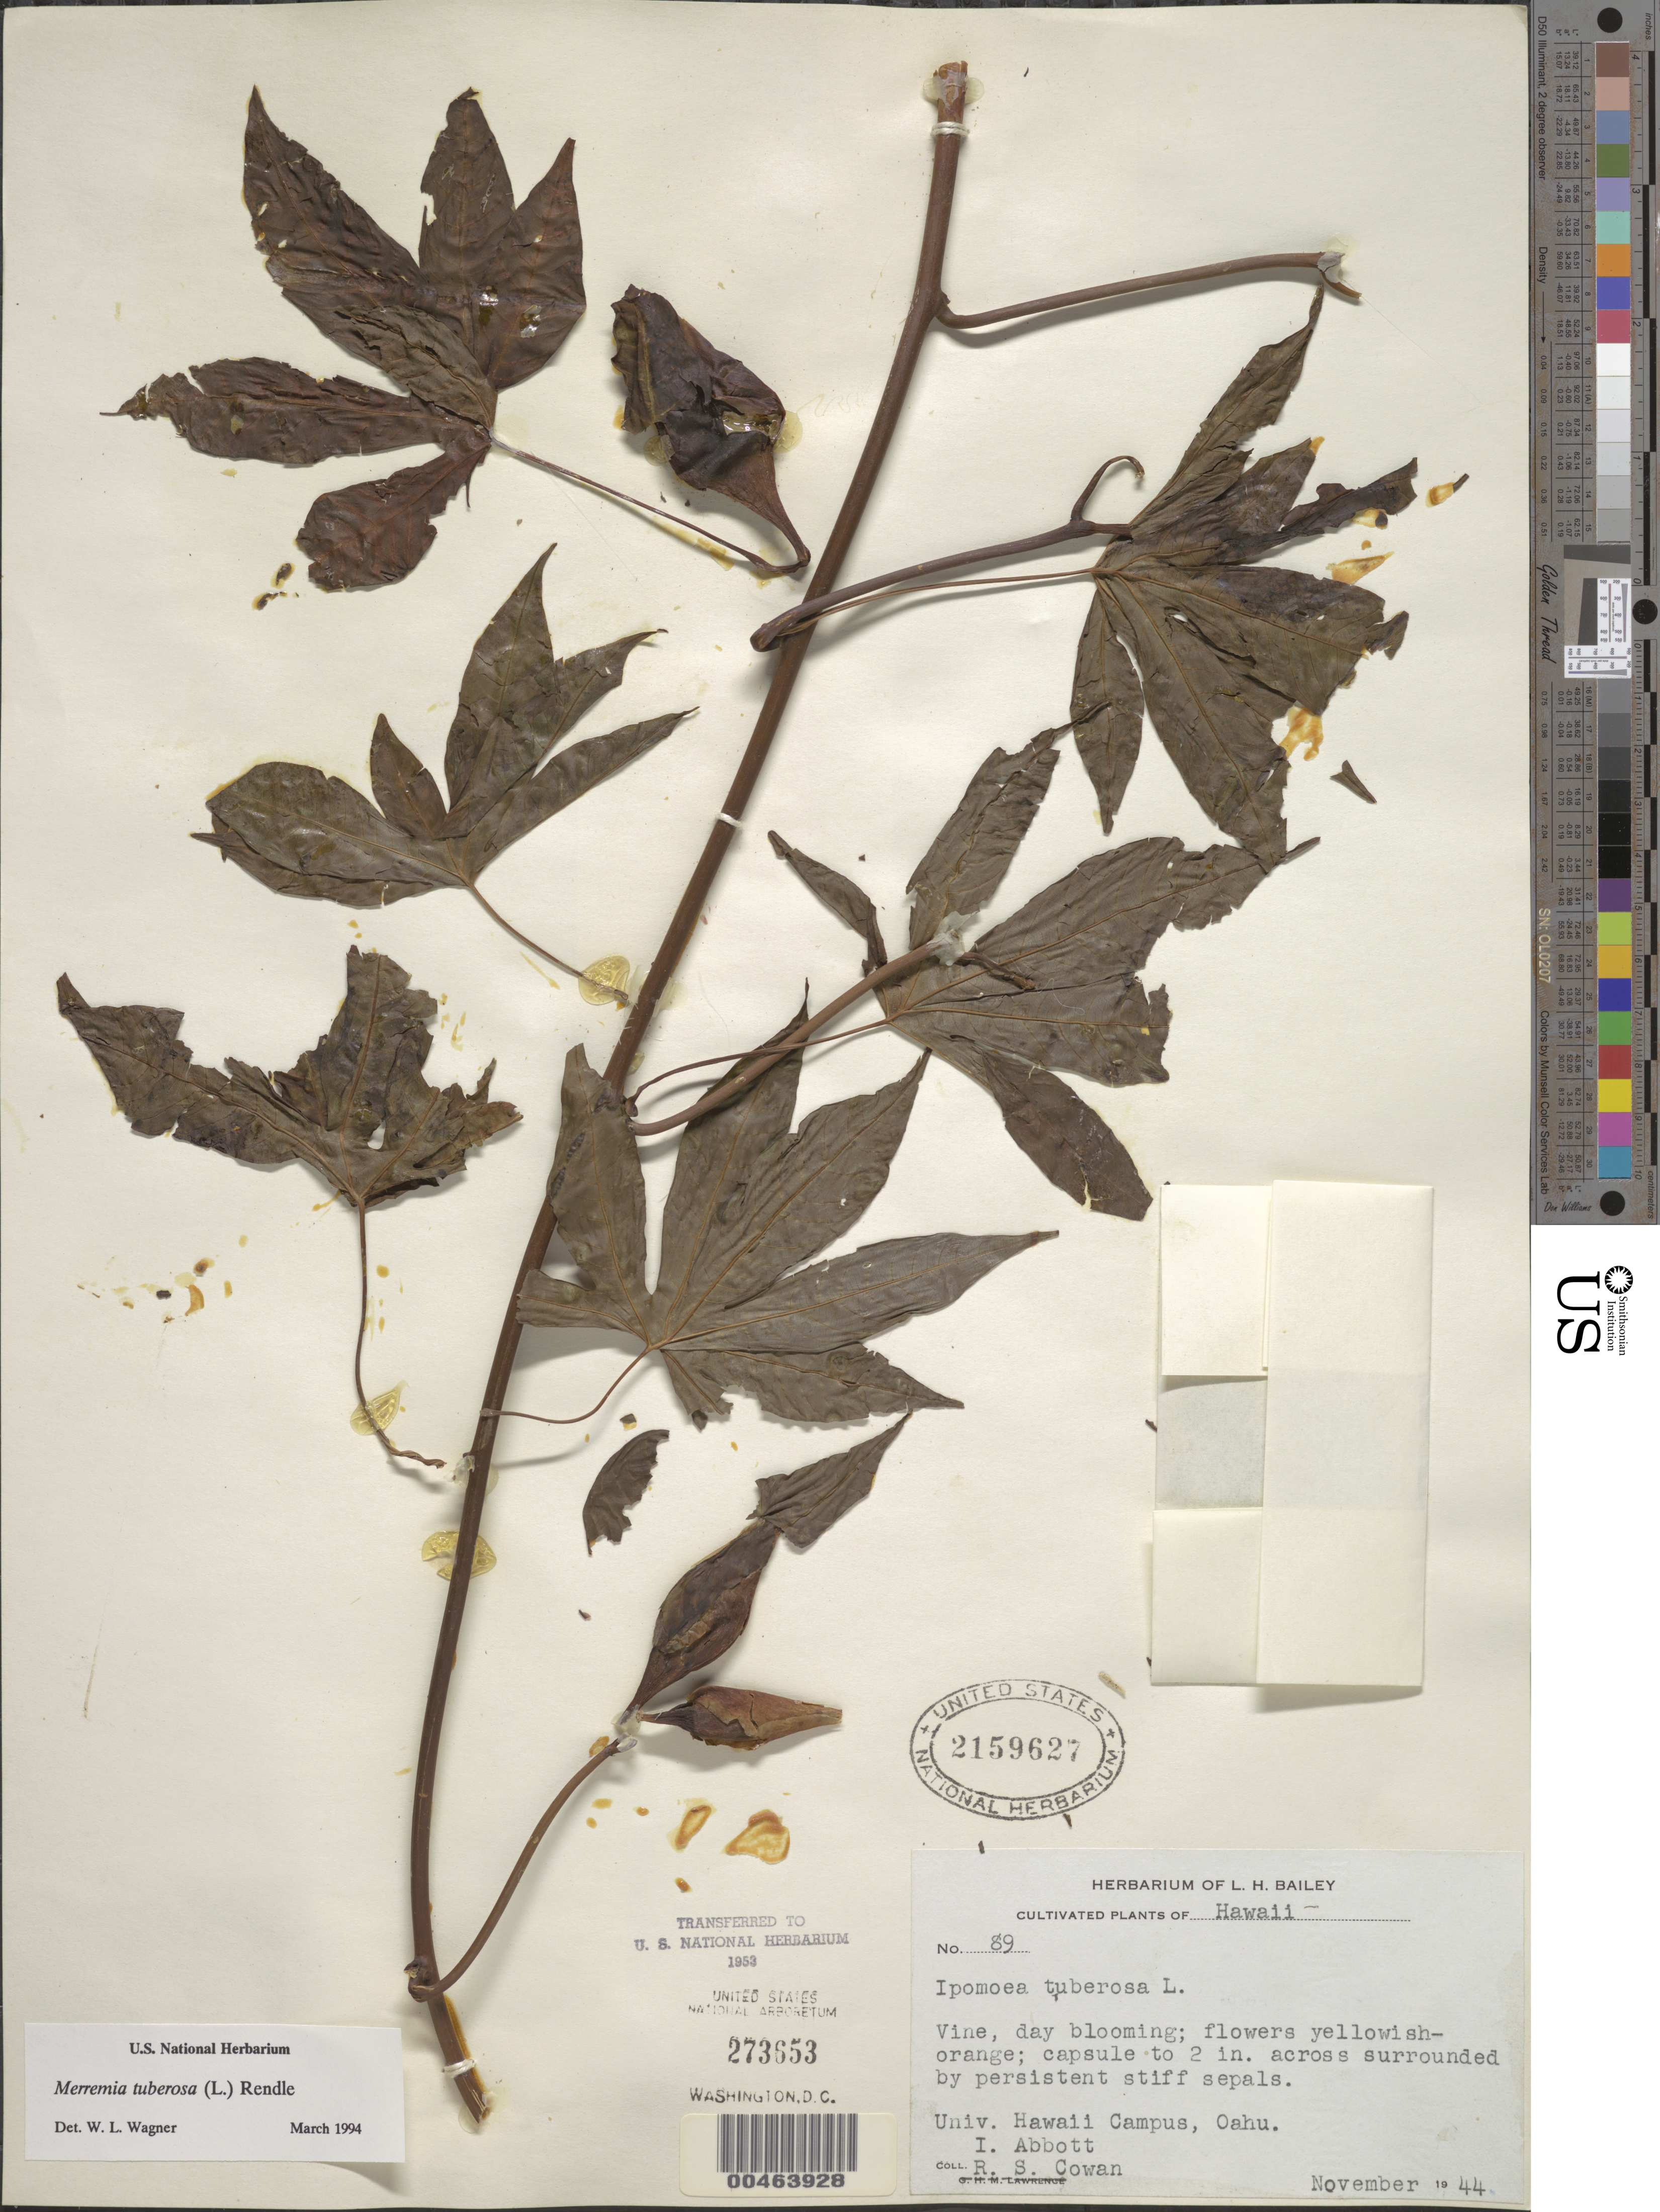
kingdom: Plantae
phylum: Tracheophyta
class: Magnoliopsida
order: Solanales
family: Convolvulaceae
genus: Distimake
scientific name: Distimake tuberosus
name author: (L.) A. R. Simões & Staples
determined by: Wagner, W. L., (BOT), Smithsonian Institution - National Museum of Natural History (UNITED STATES)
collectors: I. A. Abbott & R. S. Cowan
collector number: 89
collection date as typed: Nov 1944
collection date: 1944-11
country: United States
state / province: Hawaii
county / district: Honolulu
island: Oahu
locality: Univ. Hawaii Campus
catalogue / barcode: US 2159627